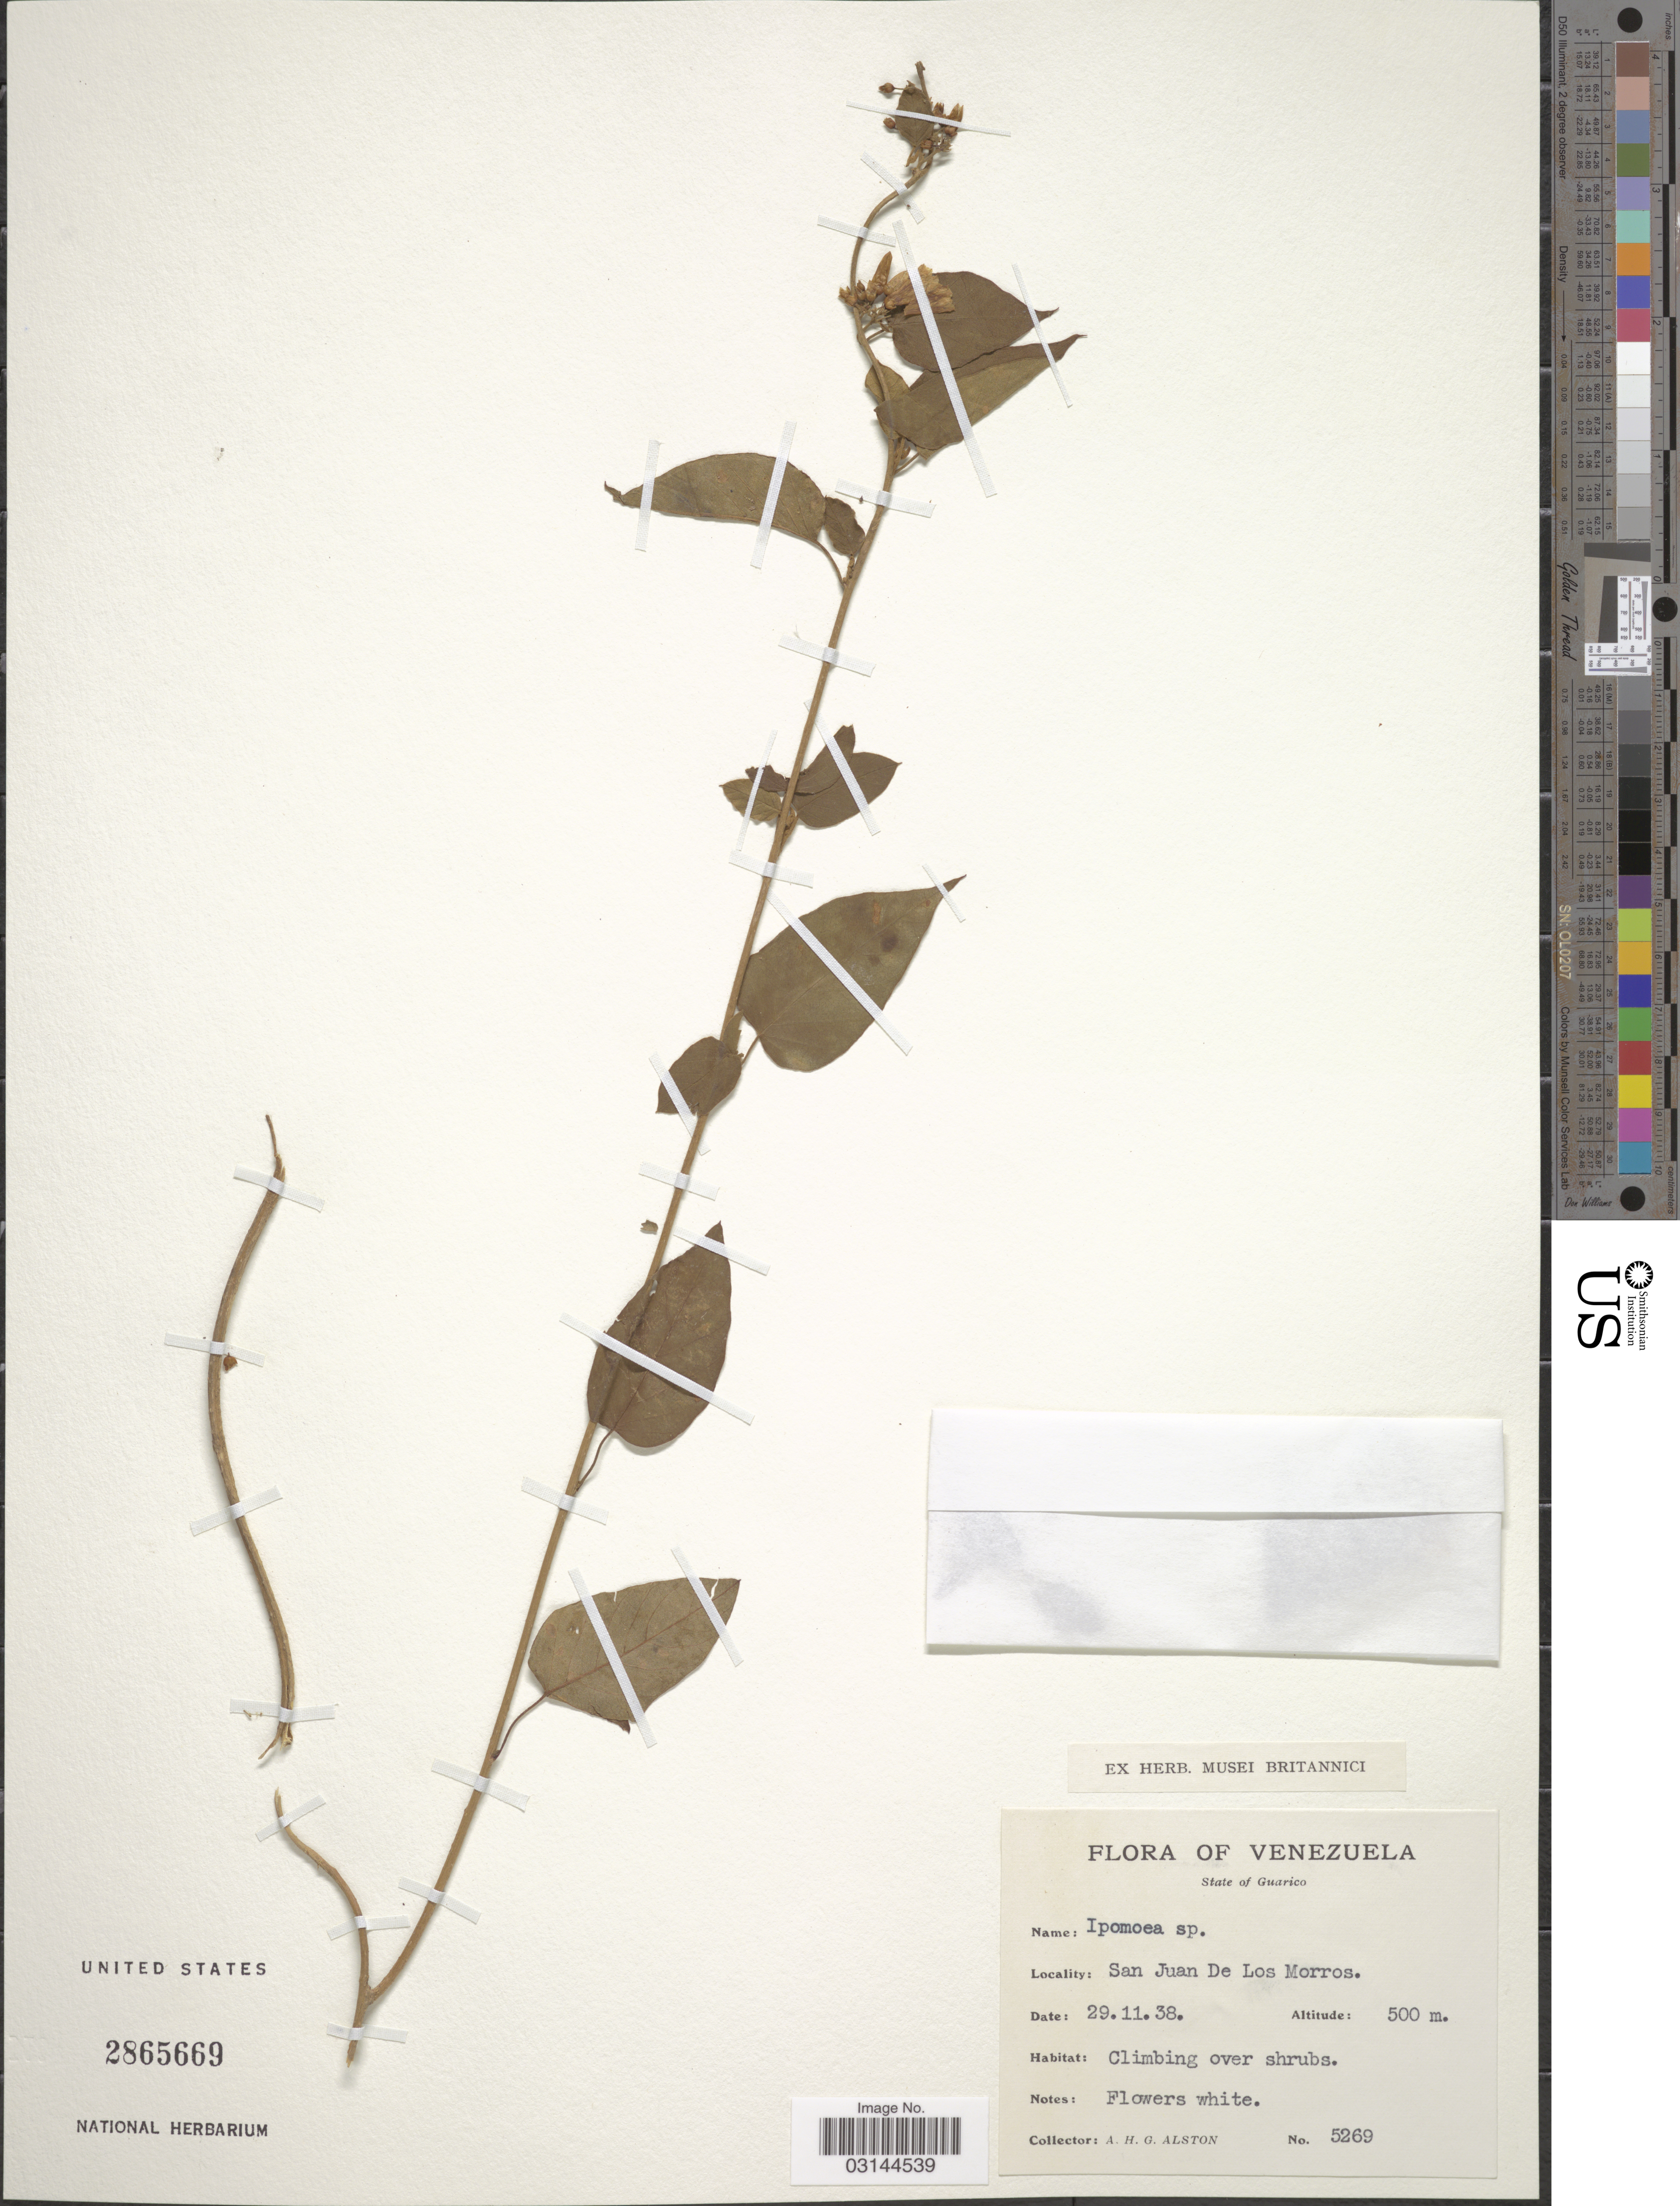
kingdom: Plantae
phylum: Tracheophyta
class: Magnoliopsida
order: Solanales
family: Convolvulaceae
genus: Jacquemontia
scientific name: Jacquemontia sp.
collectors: A. H. Alston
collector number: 5269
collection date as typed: Transcribed d/m/y: 29/11/38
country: Venezuela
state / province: Guárico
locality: San Juan De Los Morros.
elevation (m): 500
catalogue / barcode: US 2865669